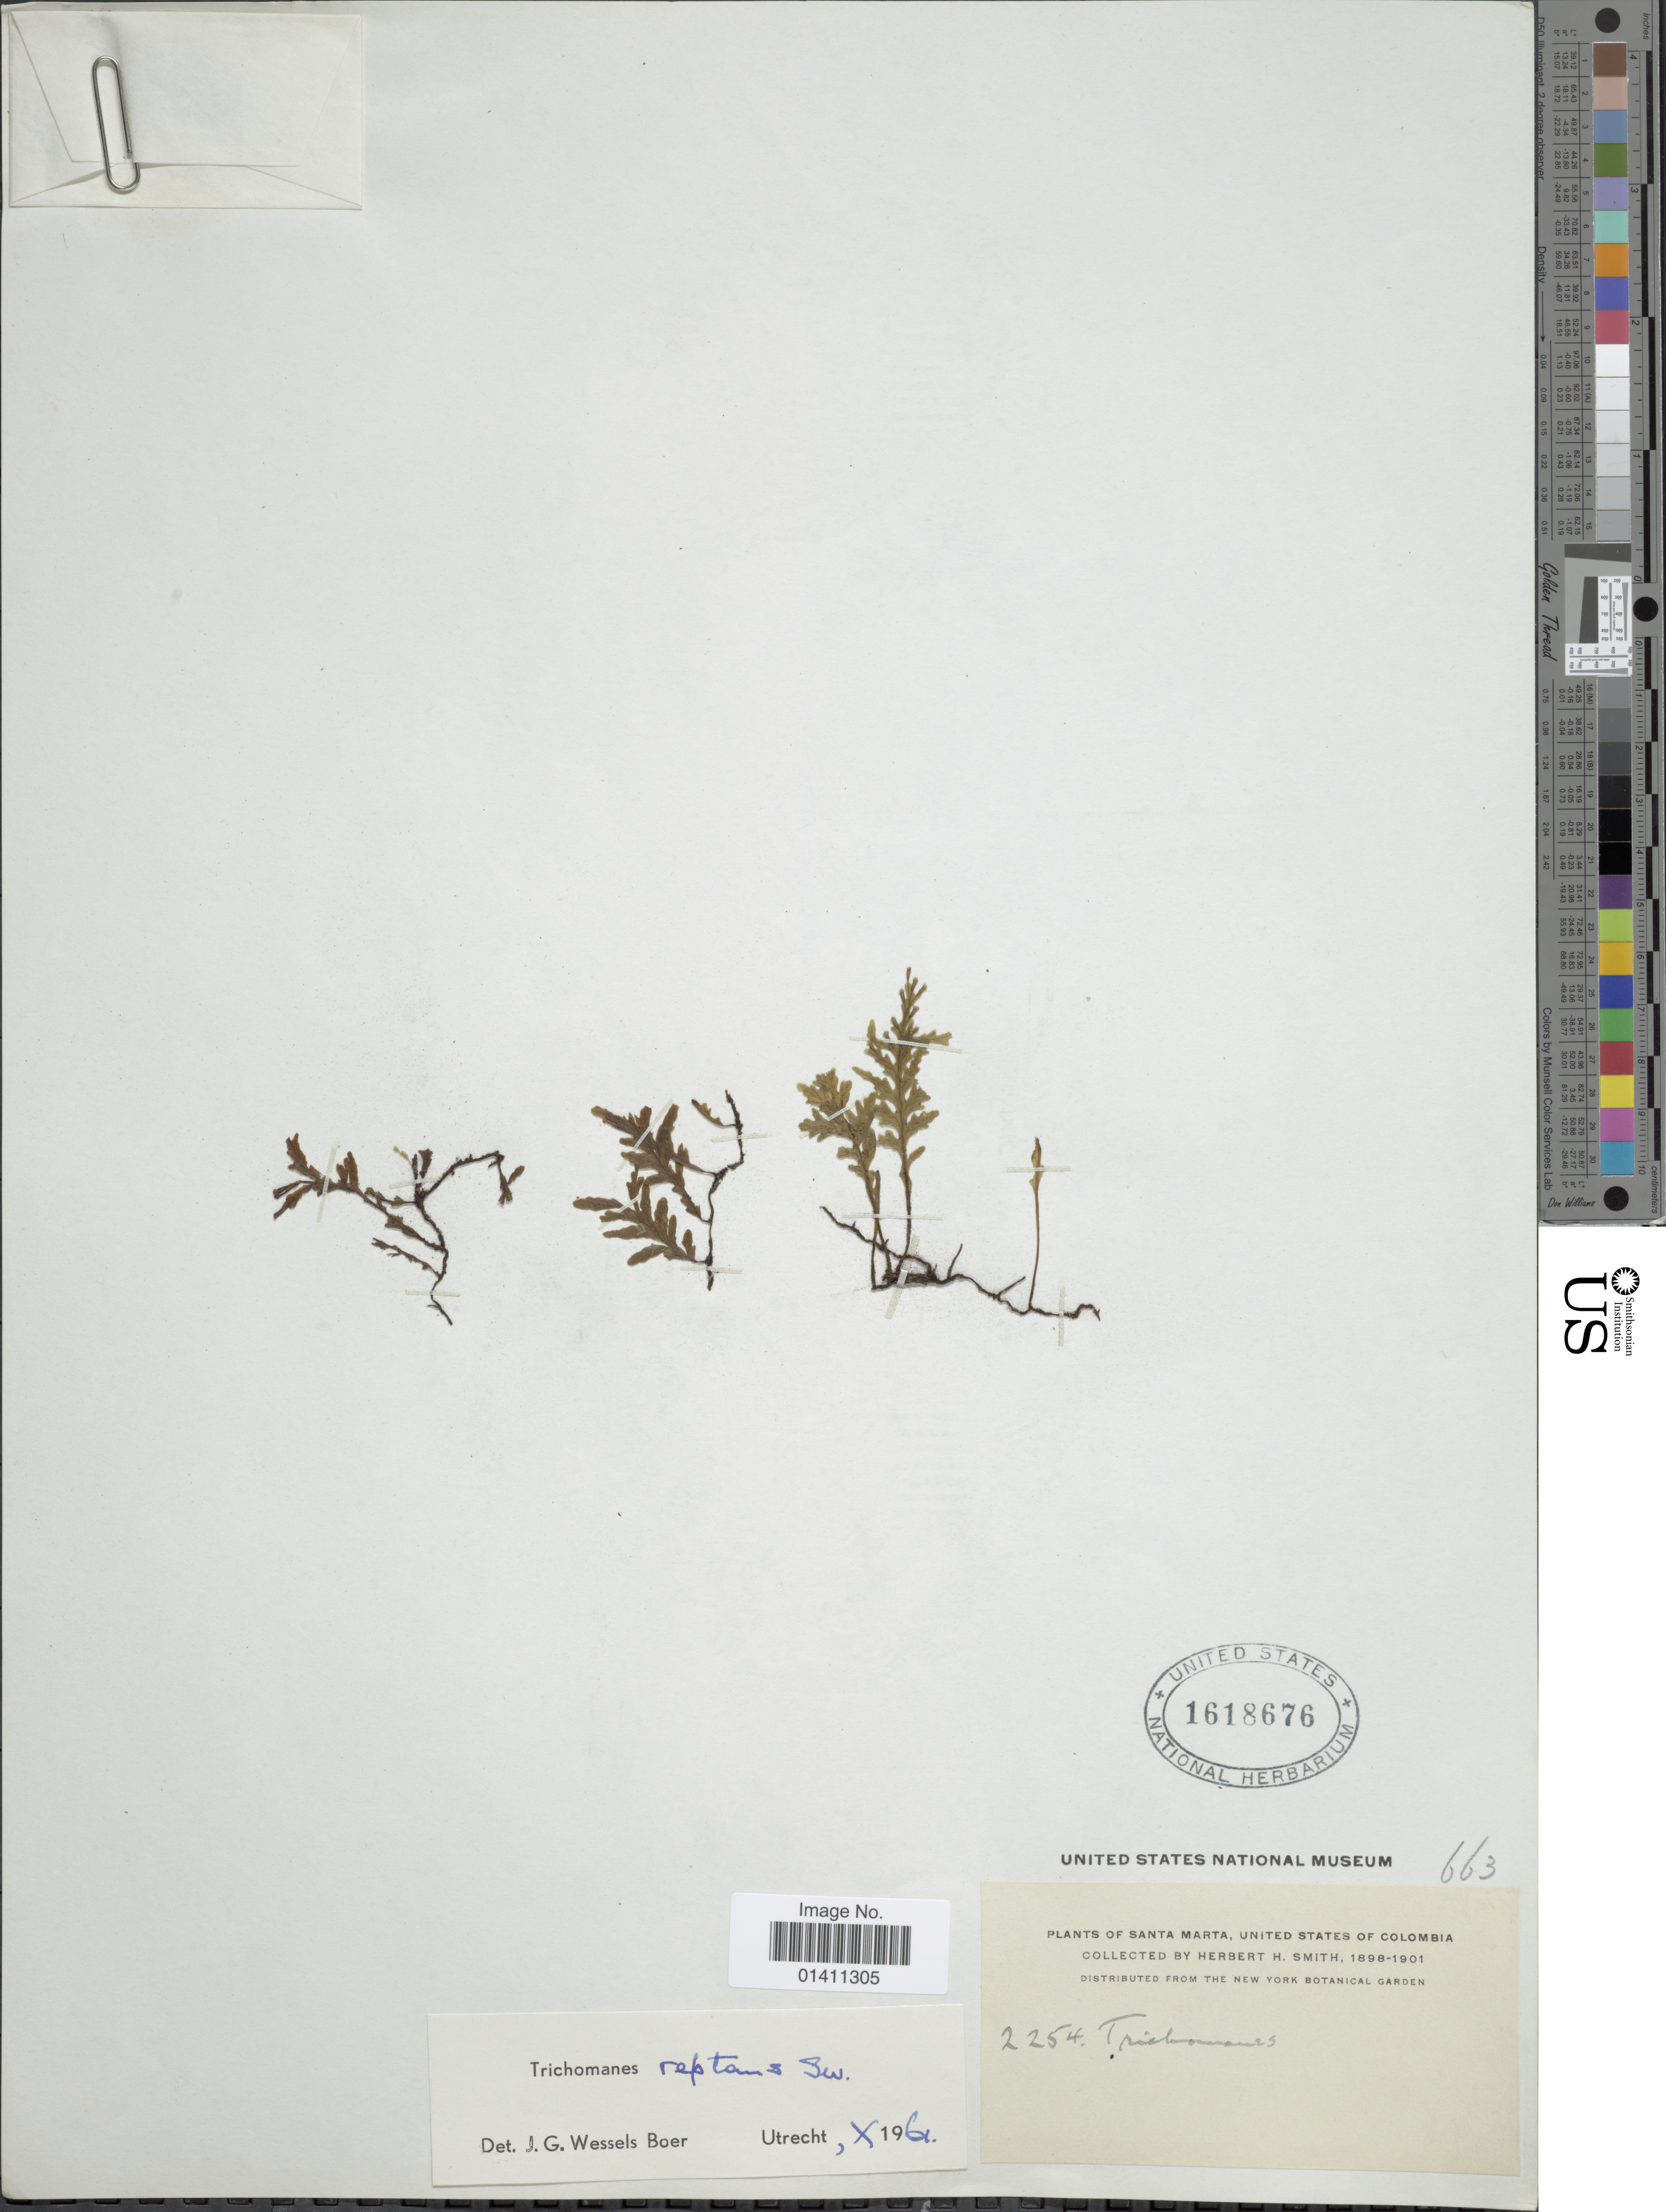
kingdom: Plantae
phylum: Tracheophyta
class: Polypodiopsida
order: Hymenophyllales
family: Hymenophyllaceae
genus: Didymoglossum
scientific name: Didymoglossum reptans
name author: (Sw.) C. Presl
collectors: Herbert H. Smith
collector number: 2254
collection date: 1898/1901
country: Colombia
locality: Santa Marta, United States of Colombia.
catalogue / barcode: US 1618676